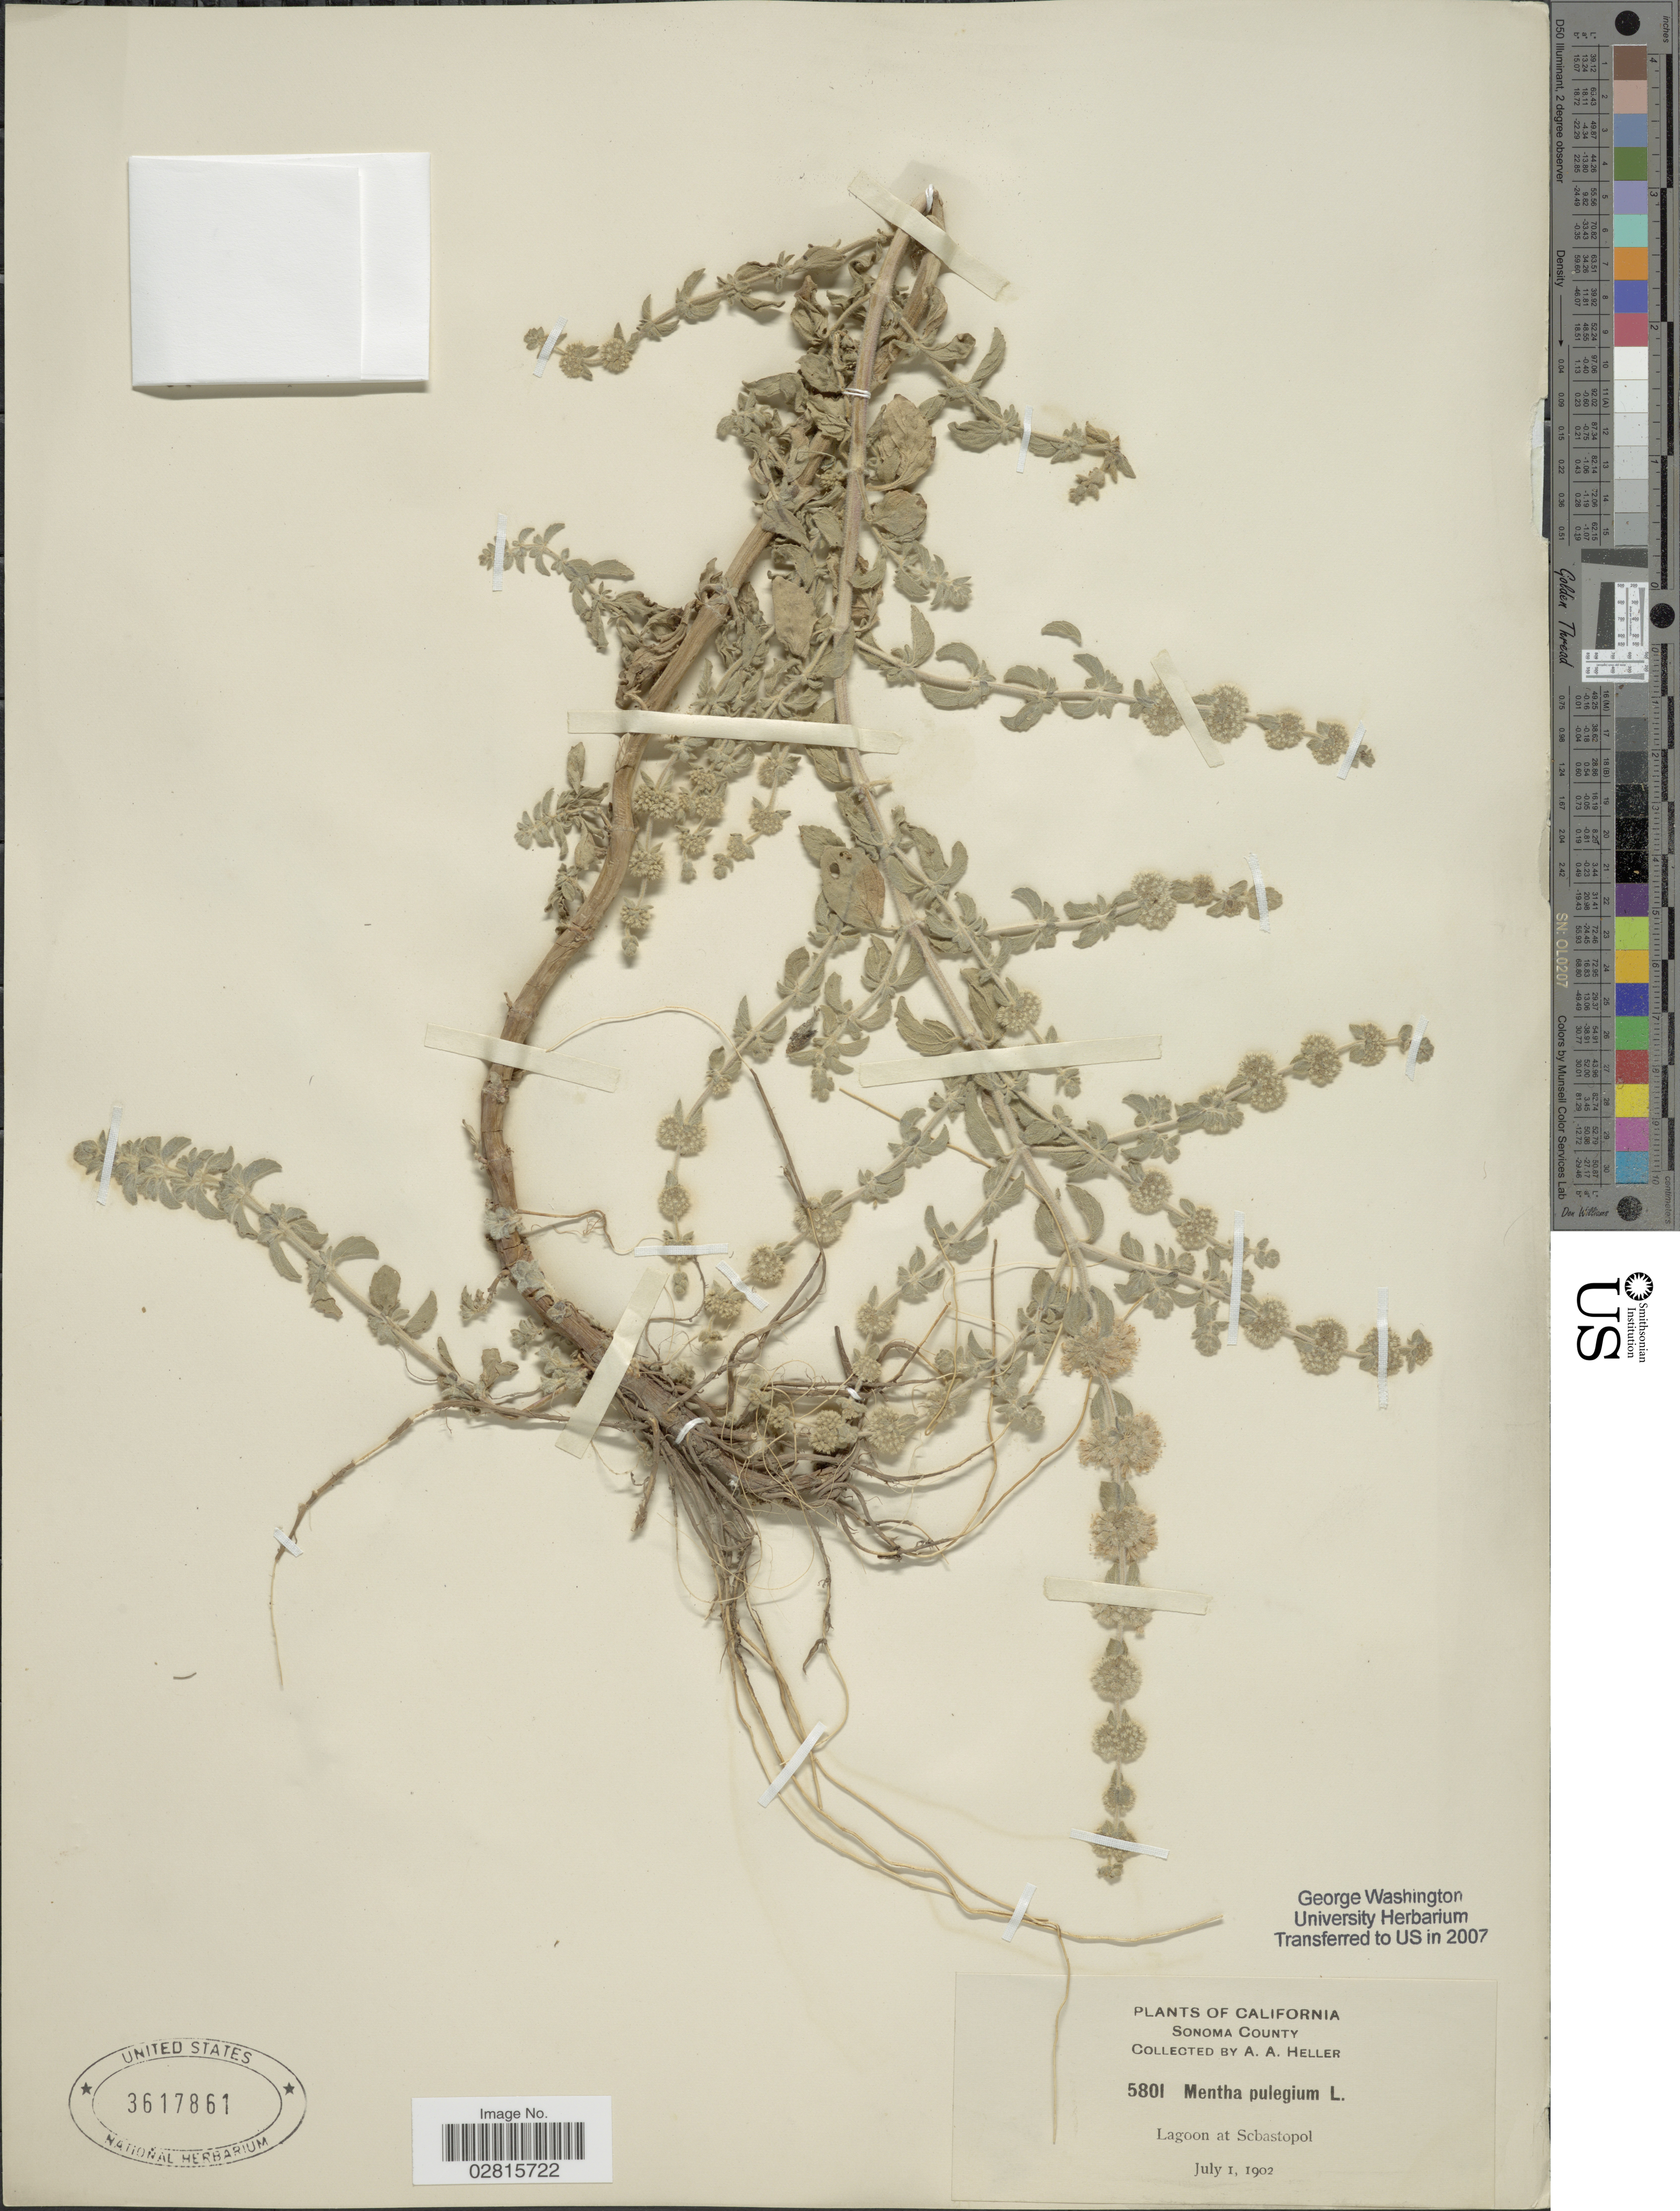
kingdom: Plantae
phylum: Tracheophyta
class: Magnoliopsida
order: Lamiales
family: Lamiaceae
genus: Mentha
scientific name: Mentha pulegium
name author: L.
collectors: A. A. Heller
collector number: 5801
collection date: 1902-07-01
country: United States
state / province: California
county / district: Sonoma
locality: Sonoma County, Lagoon at Sebastopol.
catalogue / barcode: US 3617861